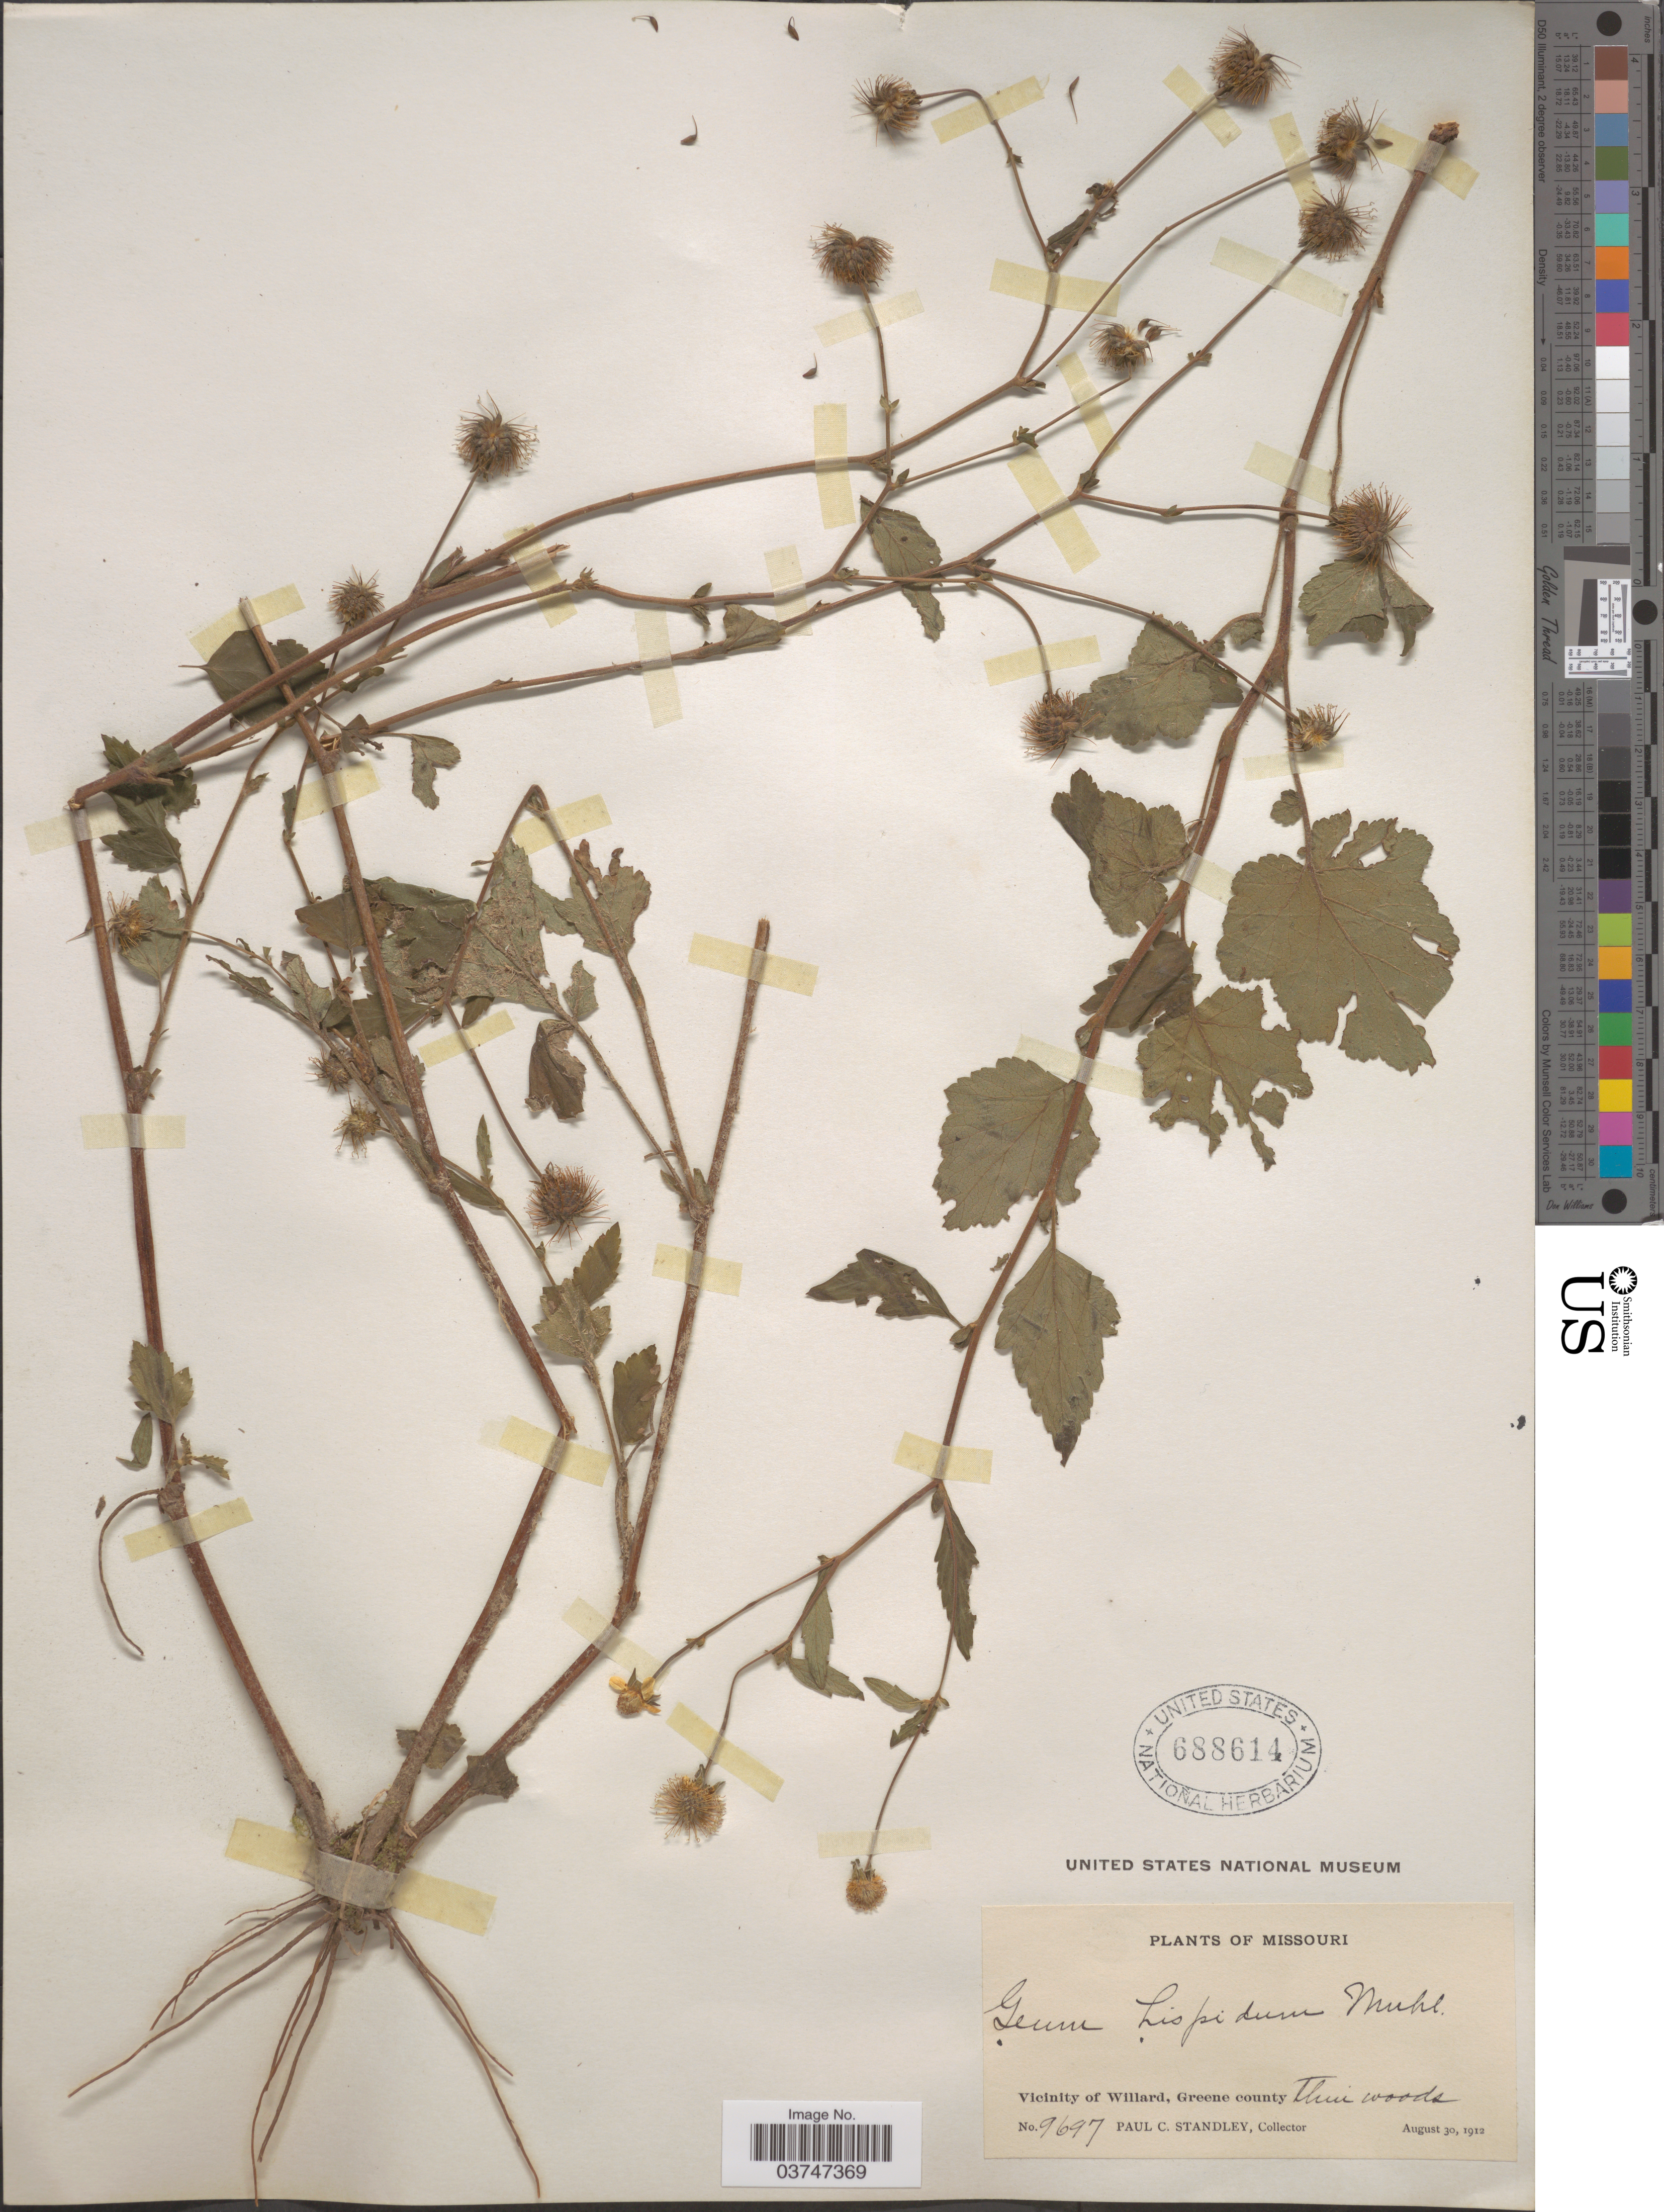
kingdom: Plantae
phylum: Tracheophyta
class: Magnoliopsida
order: Rosales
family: Rosaceae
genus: Geum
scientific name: Geum hispidum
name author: Fr.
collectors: P. C. Standley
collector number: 9697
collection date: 1912-08-30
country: United States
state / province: Missouri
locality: Vicinity of Willard, Greene county.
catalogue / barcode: US 688614